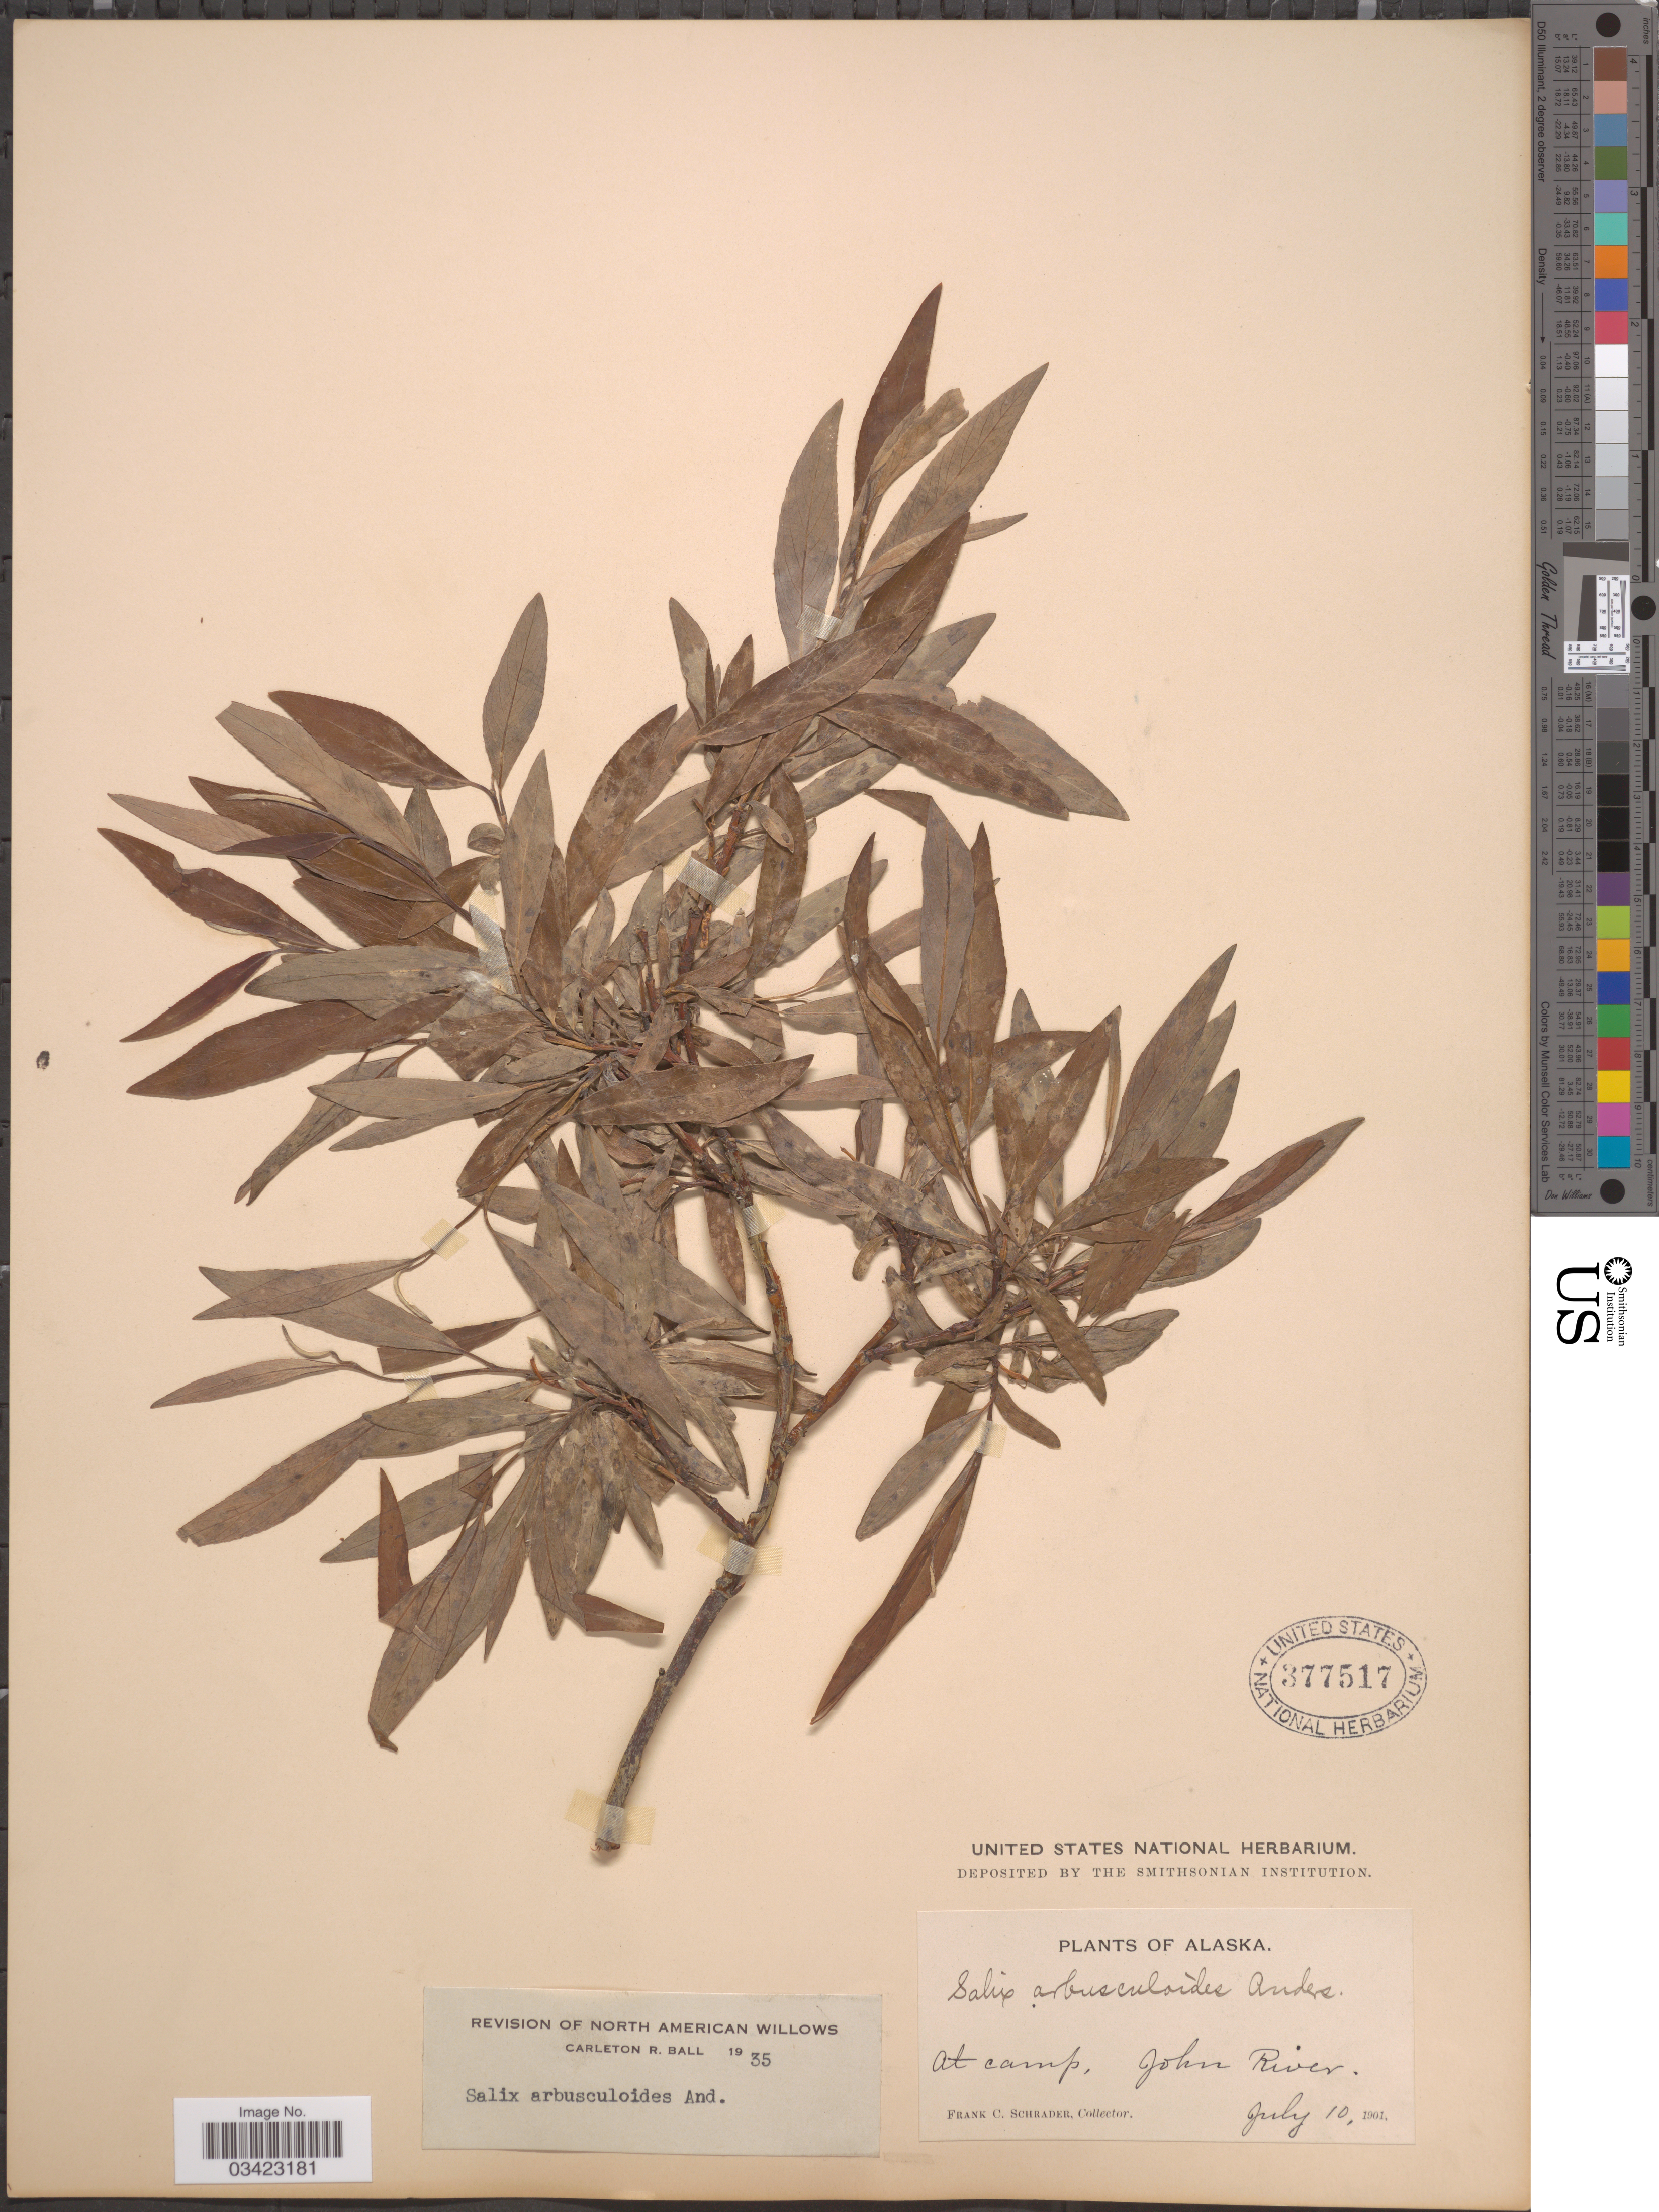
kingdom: Plantae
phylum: Tracheophyta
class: Magnoliopsida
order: Malpighiales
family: Salicaceae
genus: Salix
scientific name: Salix arbusculoides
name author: Andersson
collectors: F. C. Schrader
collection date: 1901-07-10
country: United States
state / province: Alaska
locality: At camp, John River.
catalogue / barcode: US 377517